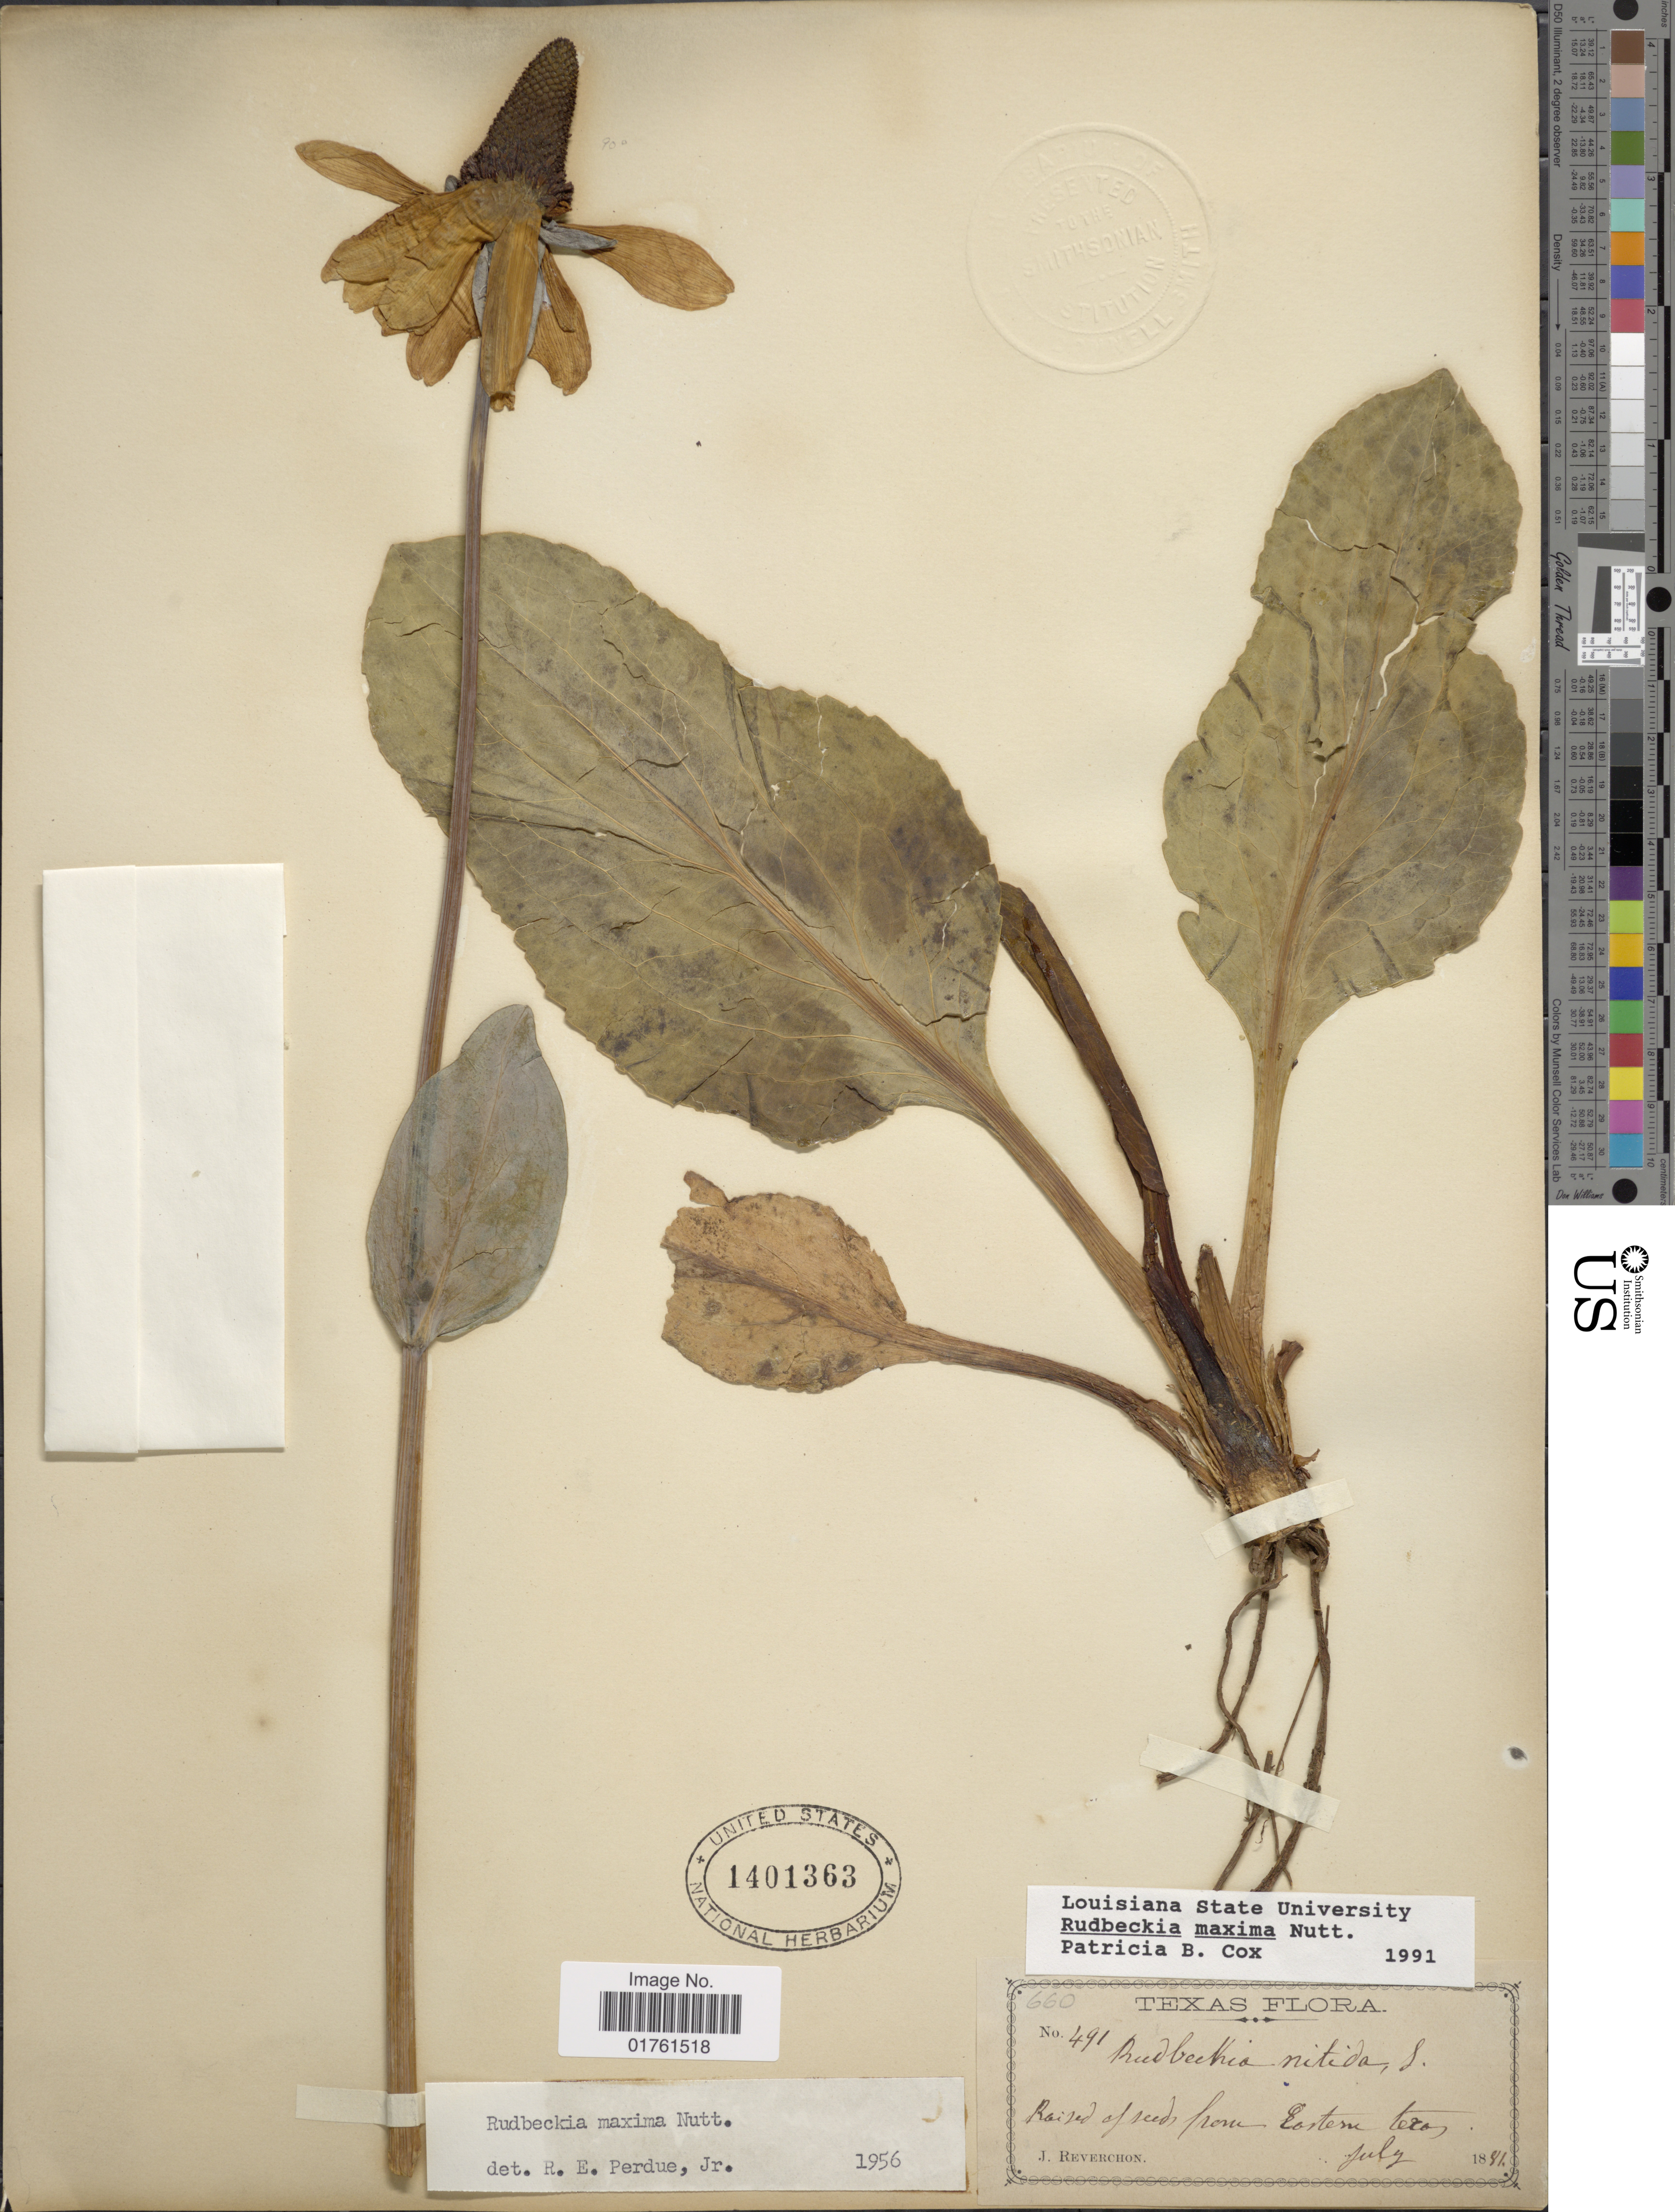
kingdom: Plantae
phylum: Tracheophyta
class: Magnoliopsida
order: Asterales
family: Asteraceae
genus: Rudbeckia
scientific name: Rudbeckia maxima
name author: Nutt.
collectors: J. Reverchon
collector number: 660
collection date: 1881-07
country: United States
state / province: Texas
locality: Raised of seeds from Eastern Texas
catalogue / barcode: US 1401363